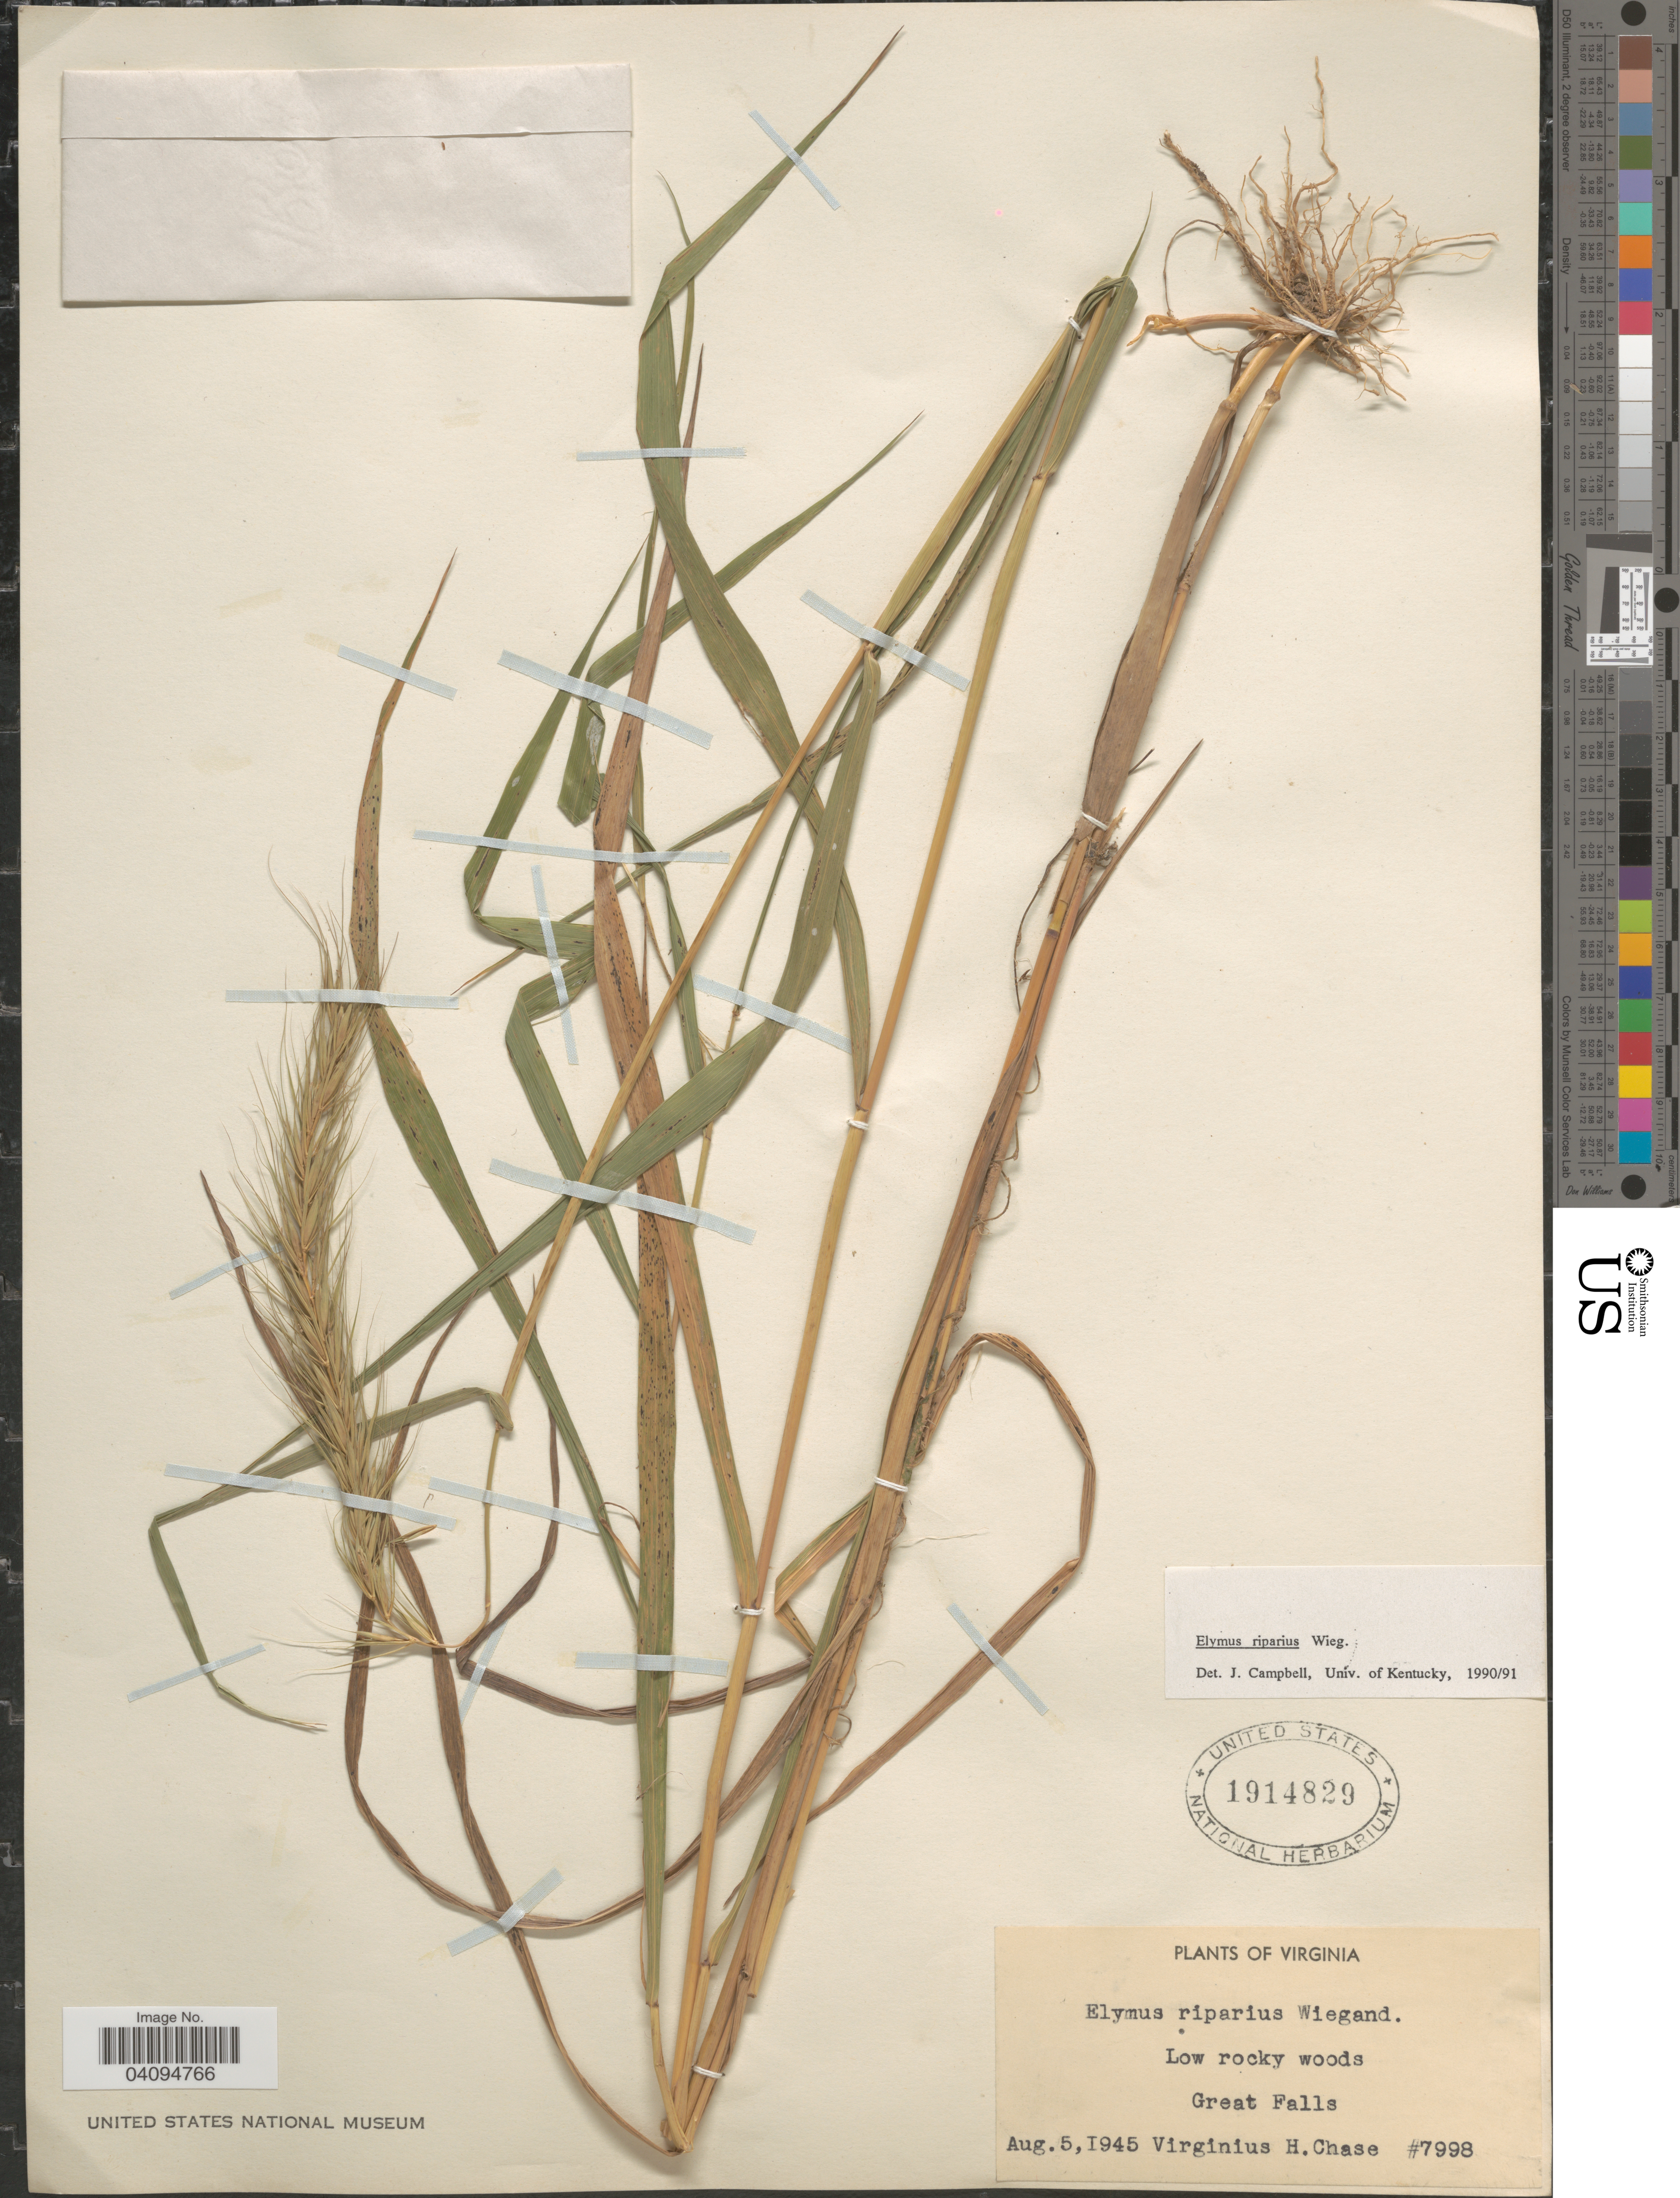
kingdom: Plantae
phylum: Tracheophyta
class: Liliopsida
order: Poales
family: Poaceae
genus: Elymus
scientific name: Elymus riparius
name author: Wiegand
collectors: V. H. Chase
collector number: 7998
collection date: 1945-08-05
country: United States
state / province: Virginia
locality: Low rocky woods. Great Falls.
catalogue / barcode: US 1914829